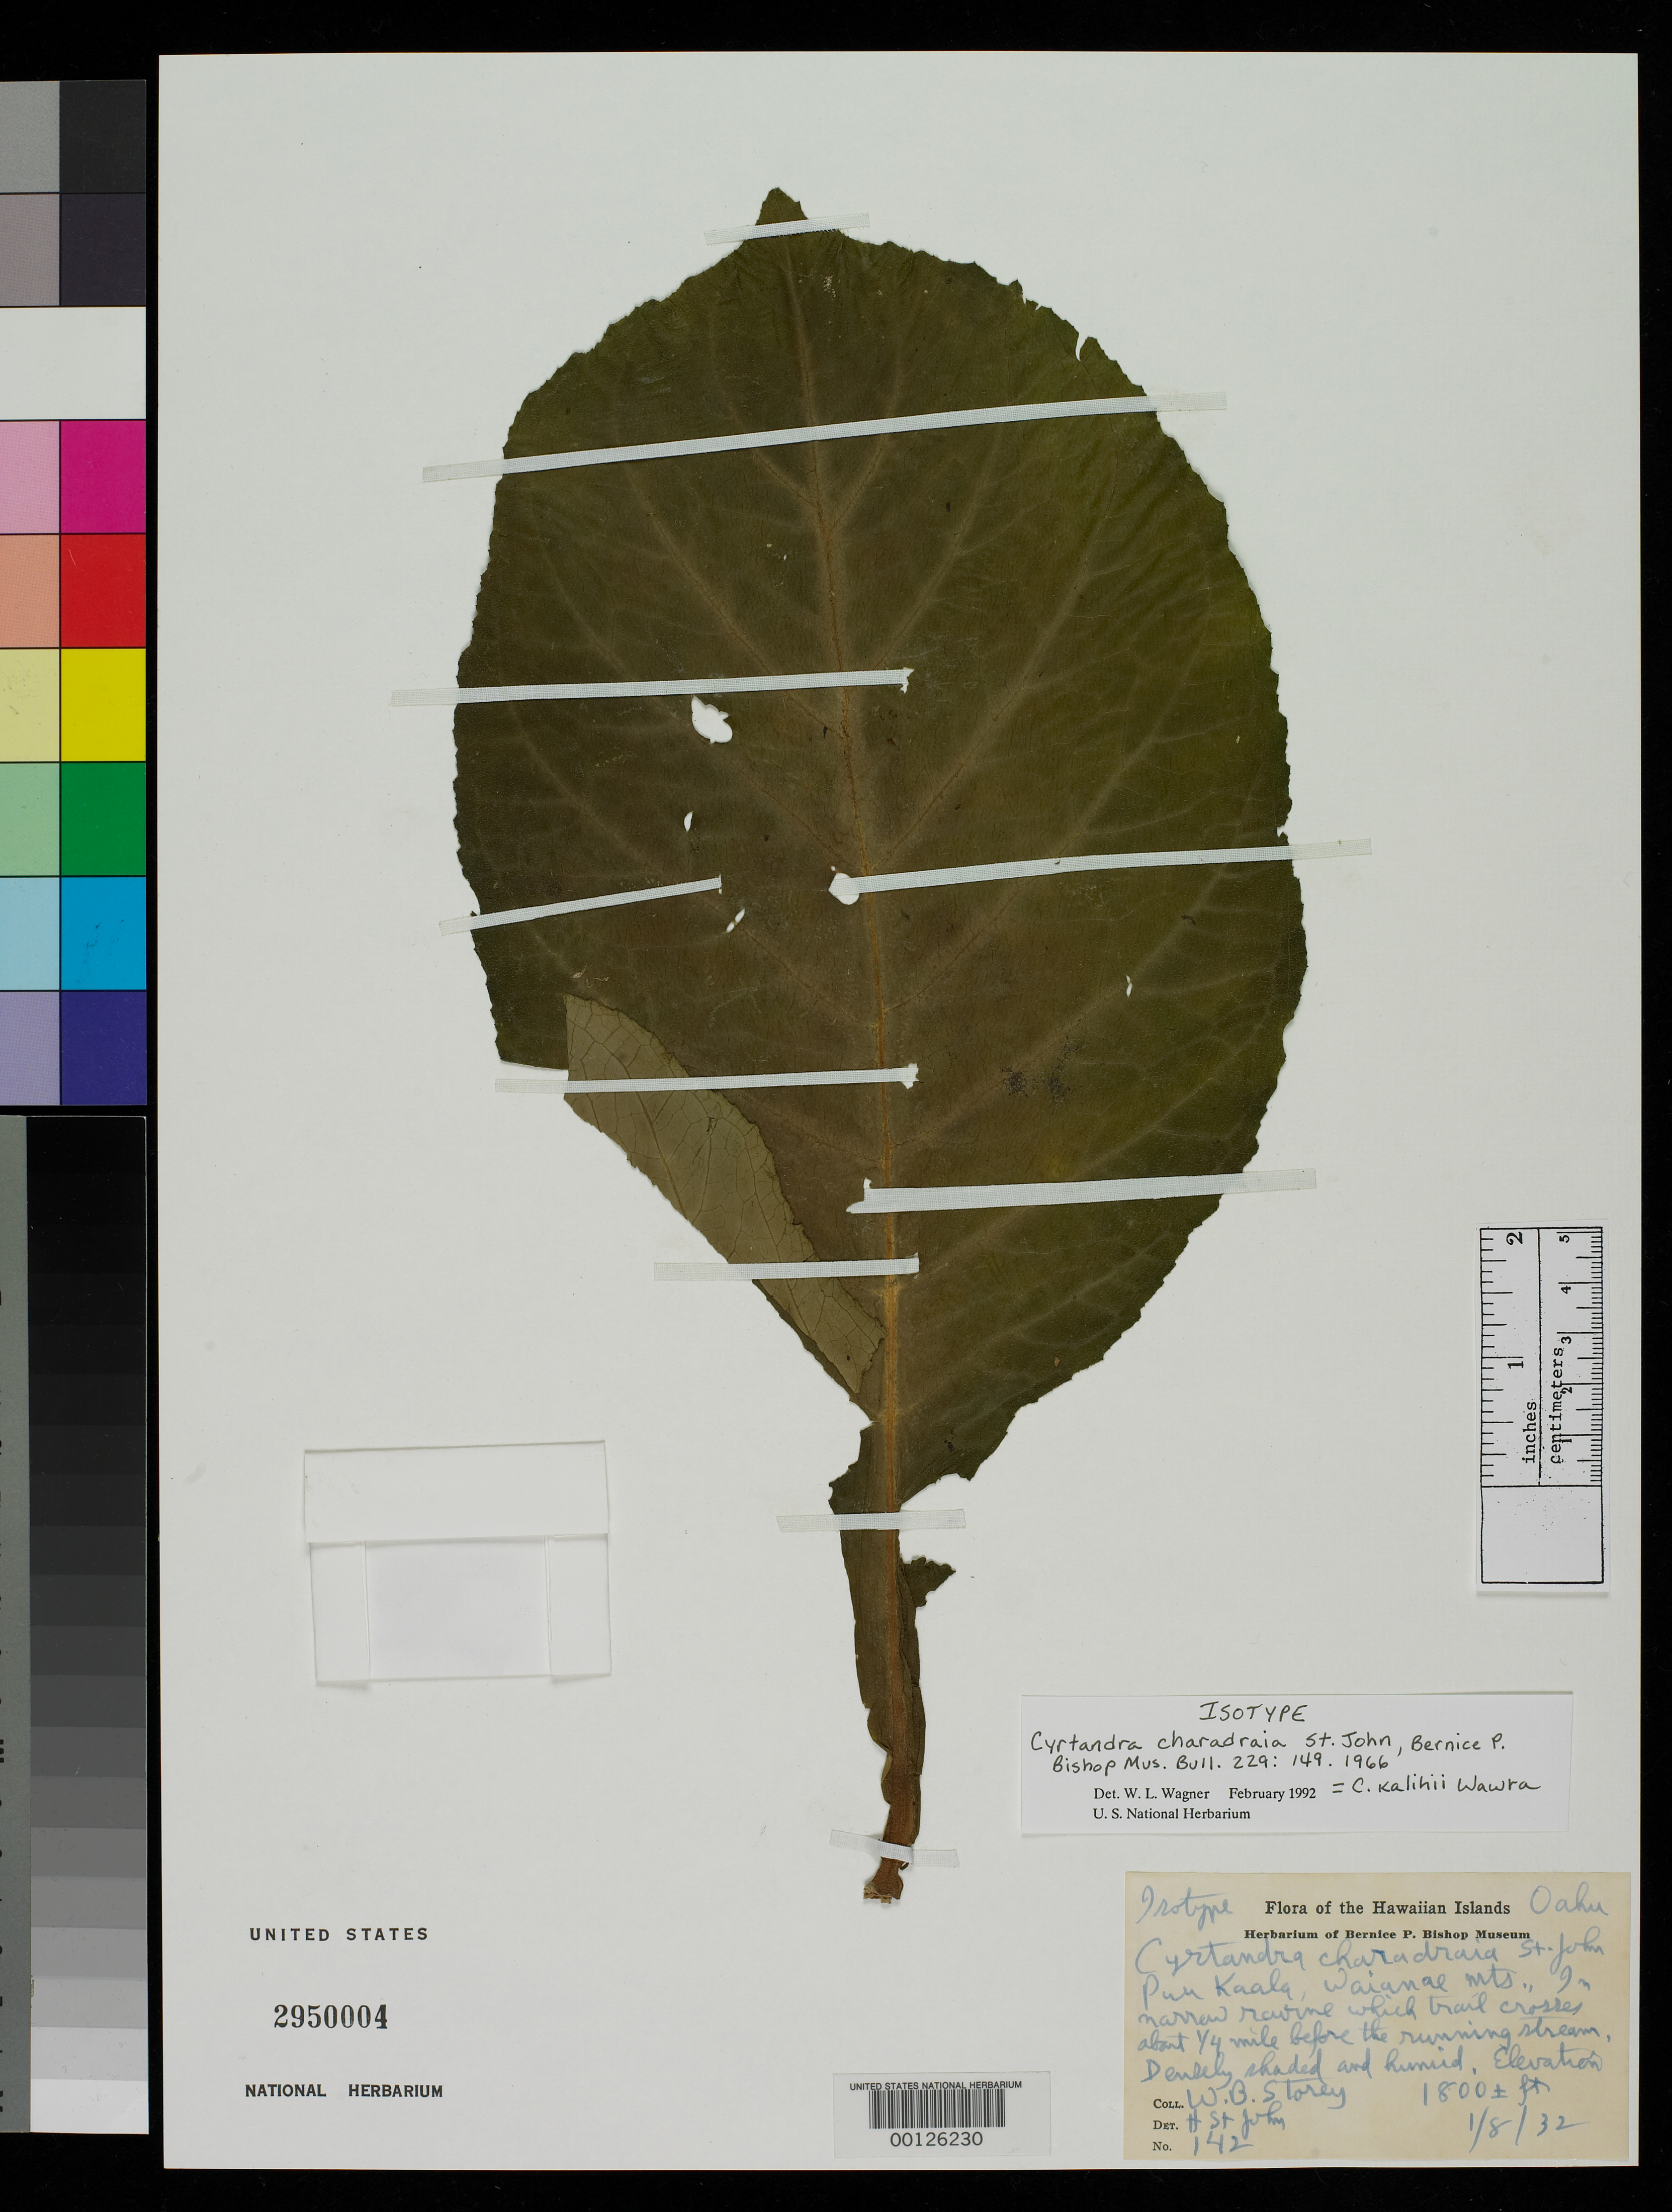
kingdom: Plantae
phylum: Tracheophyta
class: Magnoliopsida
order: Lamiales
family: Gesneriaceae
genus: Cyrtandra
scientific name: Cyrtandra charadraia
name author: H. St. John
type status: Isotype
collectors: W. Storey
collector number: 142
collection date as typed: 08 Jan 1932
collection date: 1932-01-08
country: United States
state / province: Hawaii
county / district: Honolulu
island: Oahu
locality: Puu Kaala, Waianae Mts., in narrow ravine which trail crosses about 1/4 mile before the running stream, densely shaded and humid.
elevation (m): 549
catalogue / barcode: US 2950004